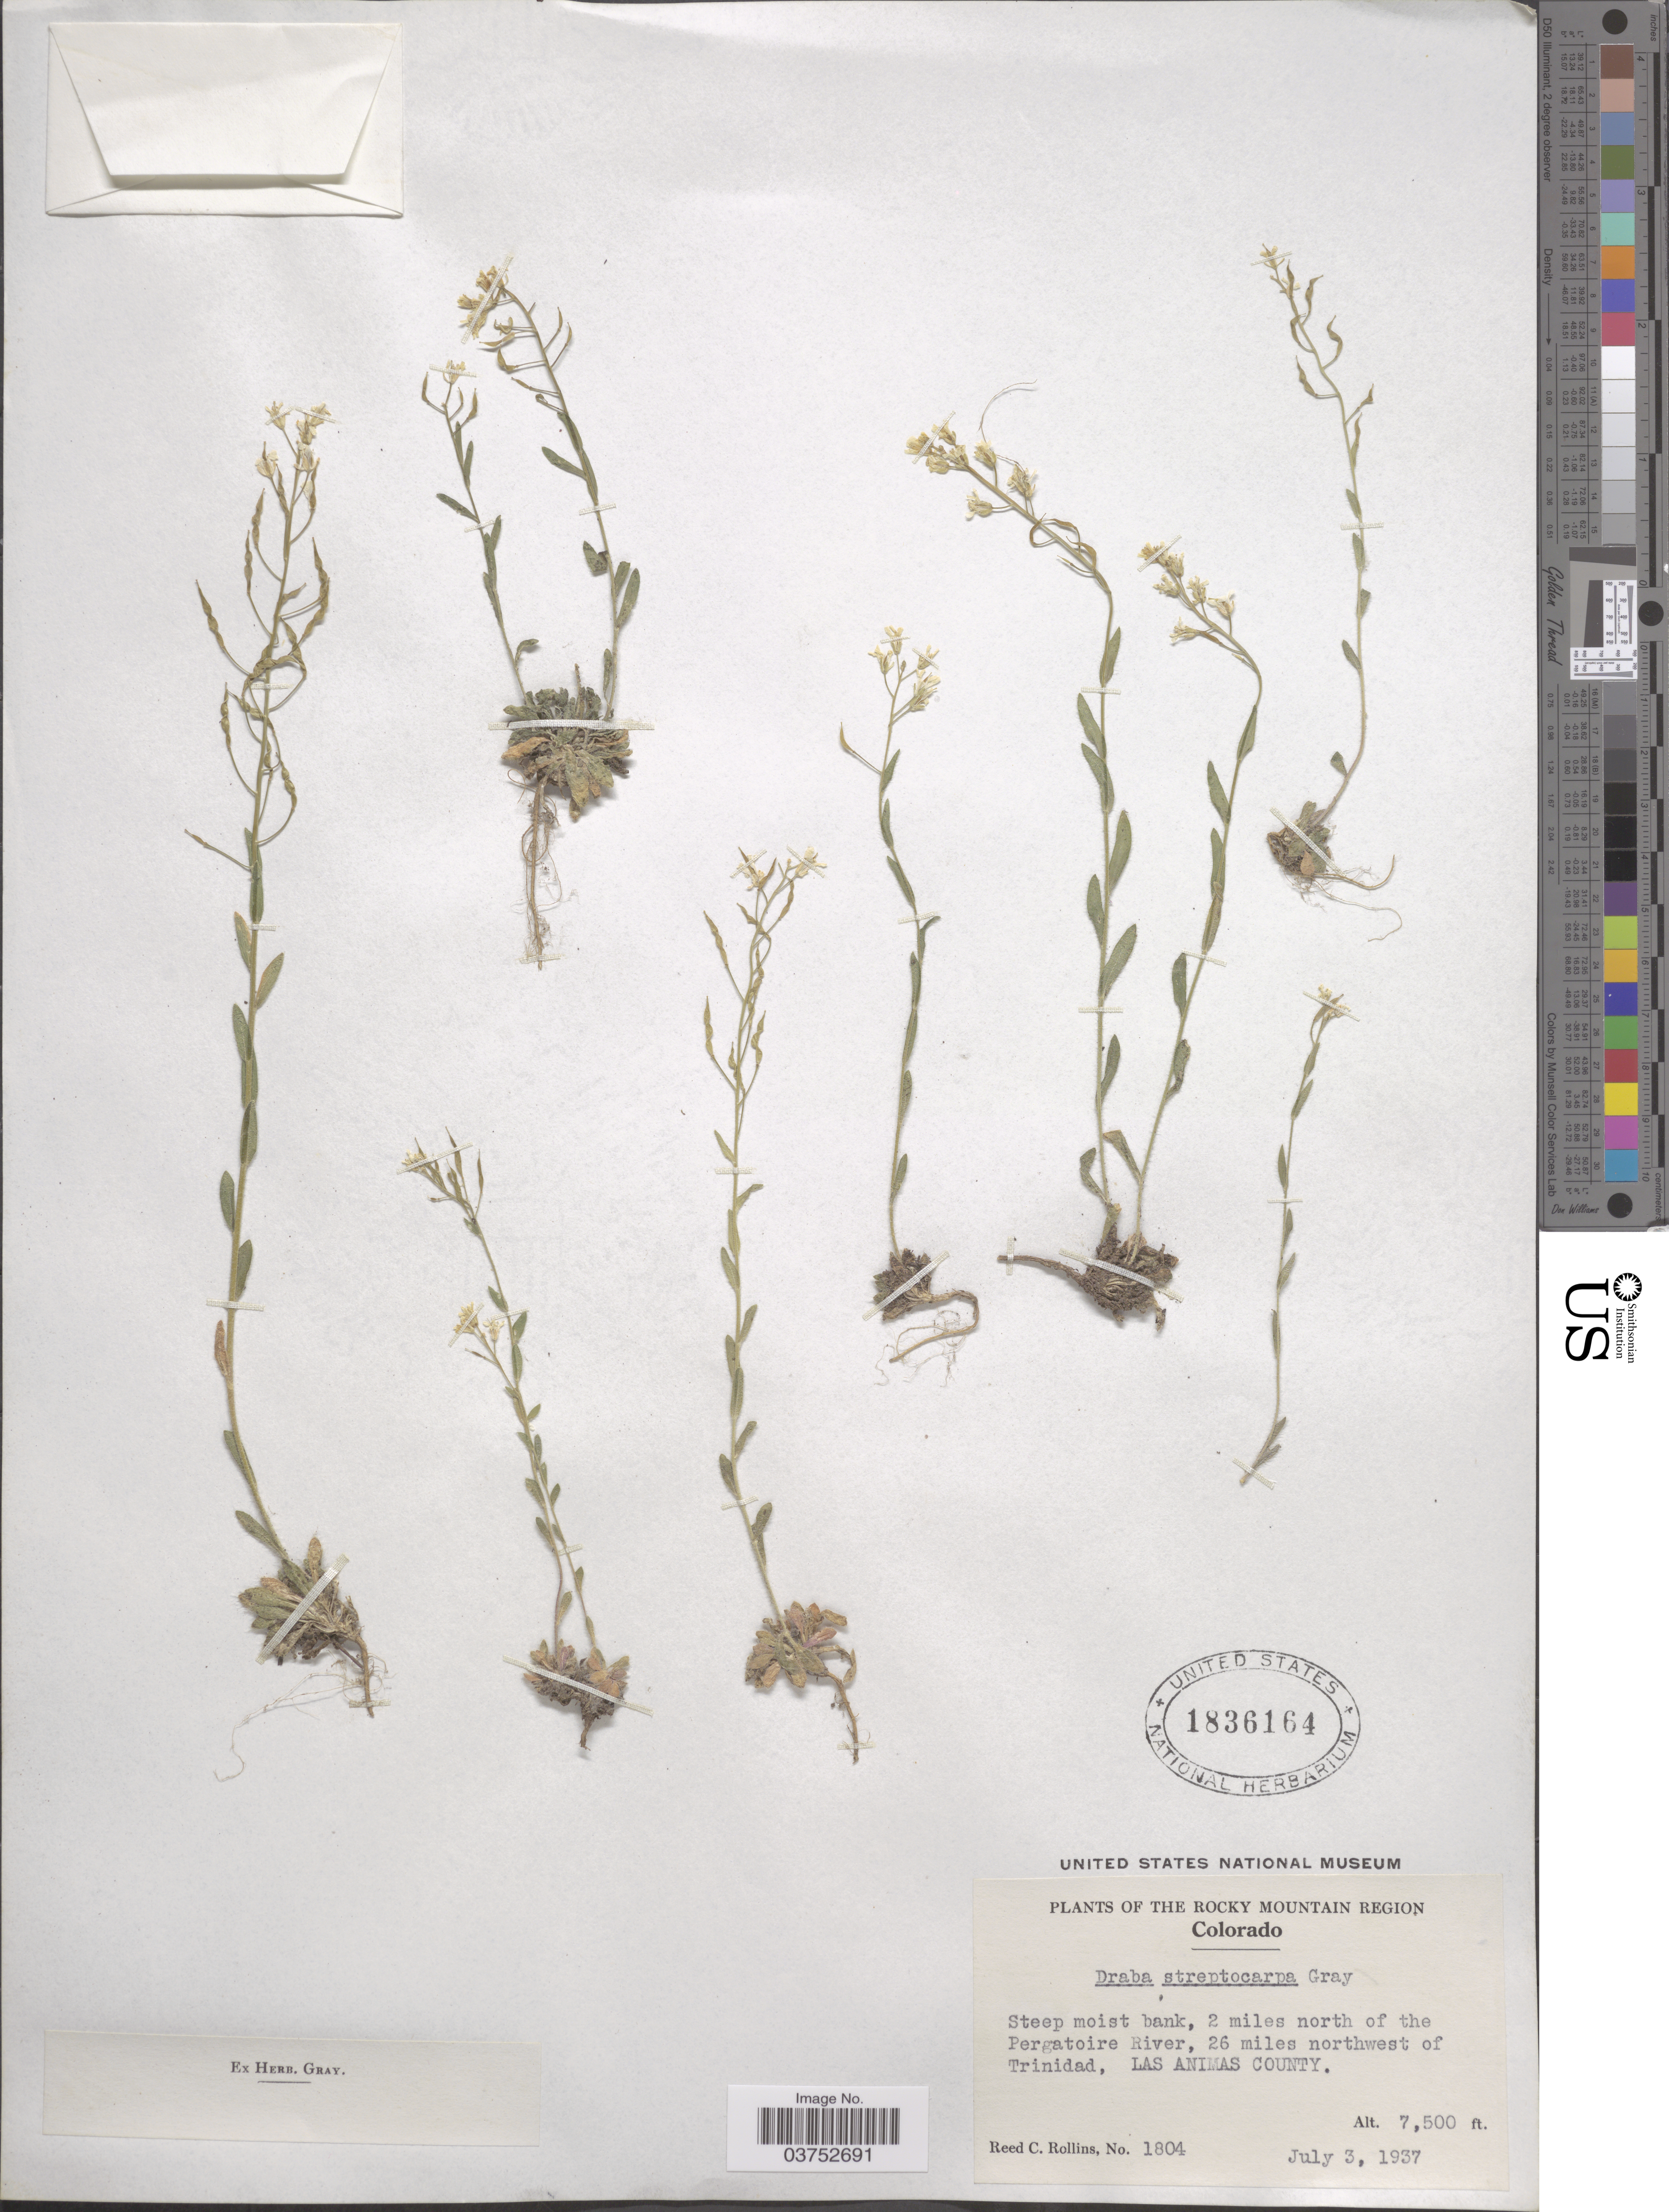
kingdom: Plantae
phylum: Tracheophyta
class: Magnoliopsida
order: Brassicales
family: Brassicaceae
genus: Draba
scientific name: Draba streptocarpa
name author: A. Gray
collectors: R. C. Rollins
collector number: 1804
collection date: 1937-07-03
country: United States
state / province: Colorado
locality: The Rocky Mountain Region. 2 miles north of the Pergatoire River, 26 miles northwest of Trinidad, Las Animas County.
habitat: steep moist bank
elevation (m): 2286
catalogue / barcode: US 1836164